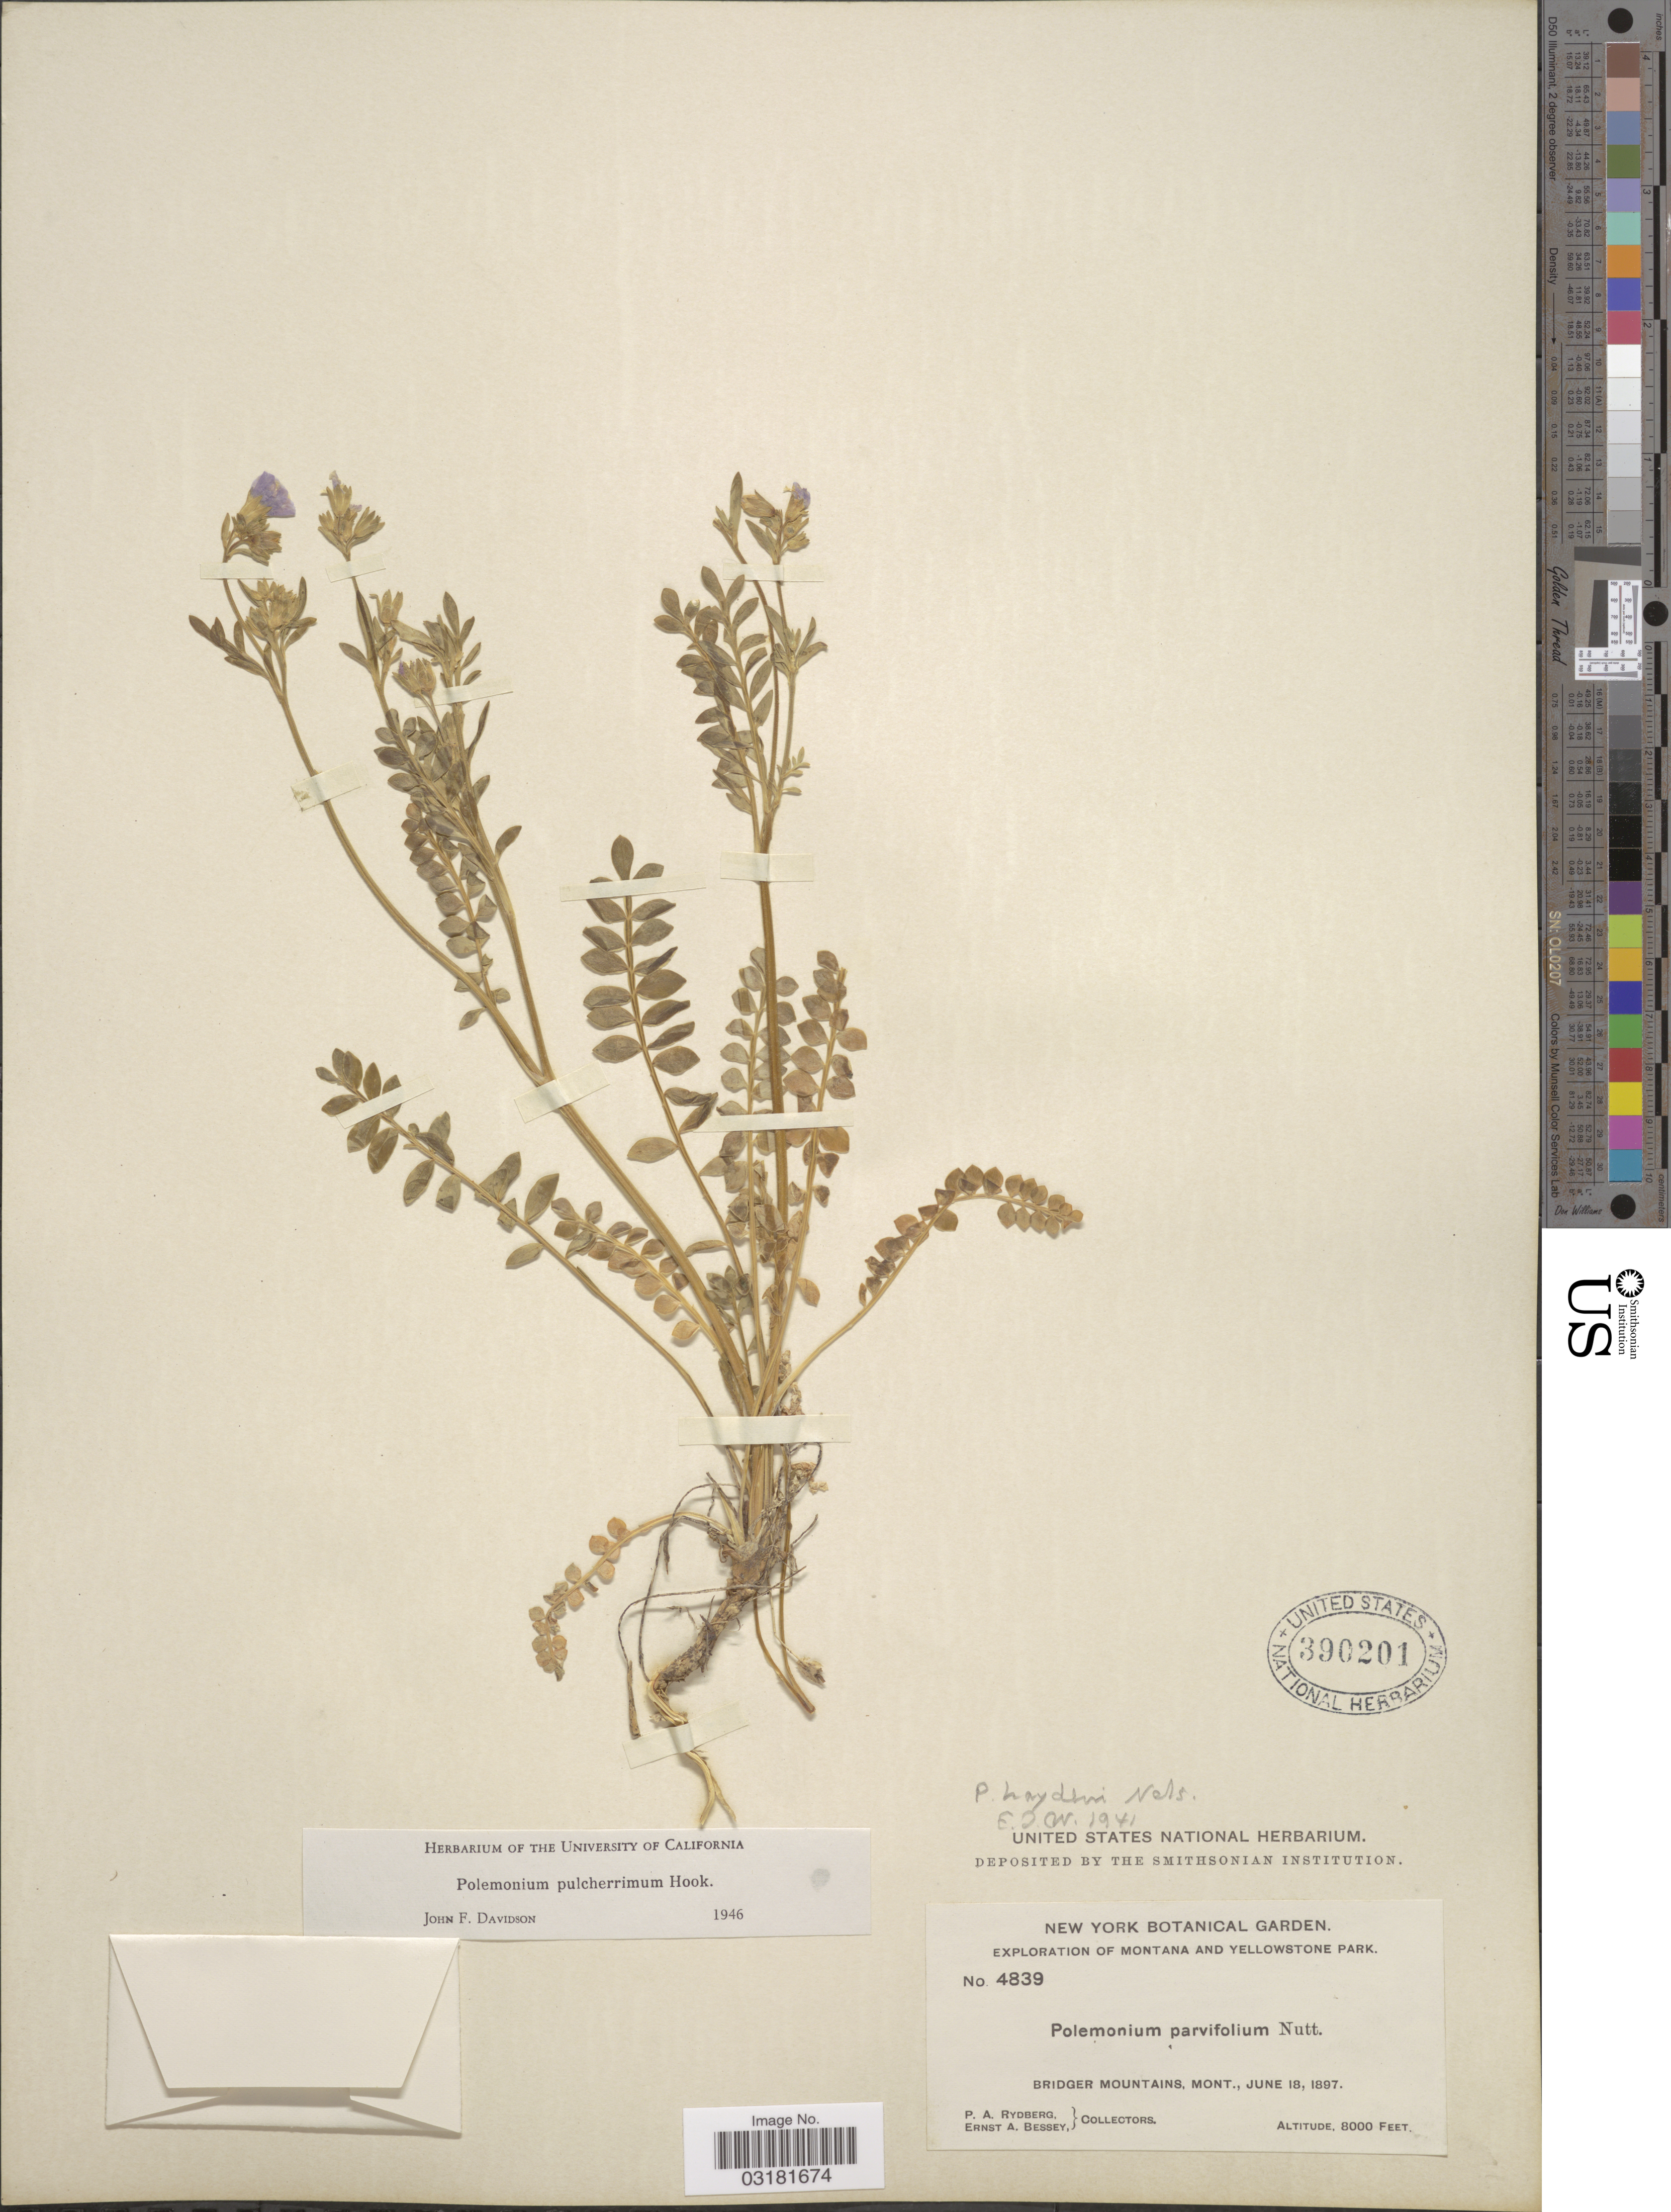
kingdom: Plantae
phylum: Tracheophyta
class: Magnoliopsida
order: Ericales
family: Polemoniaceae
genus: Polemonium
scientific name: Polemonium pulcherrimum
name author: Hook.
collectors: P. A. Rydberg & E. A. Bessey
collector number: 4839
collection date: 1897-06-18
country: United States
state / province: Montana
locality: Montana and Yellowstone Park. Bridger Mountains.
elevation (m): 2438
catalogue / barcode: US 390201